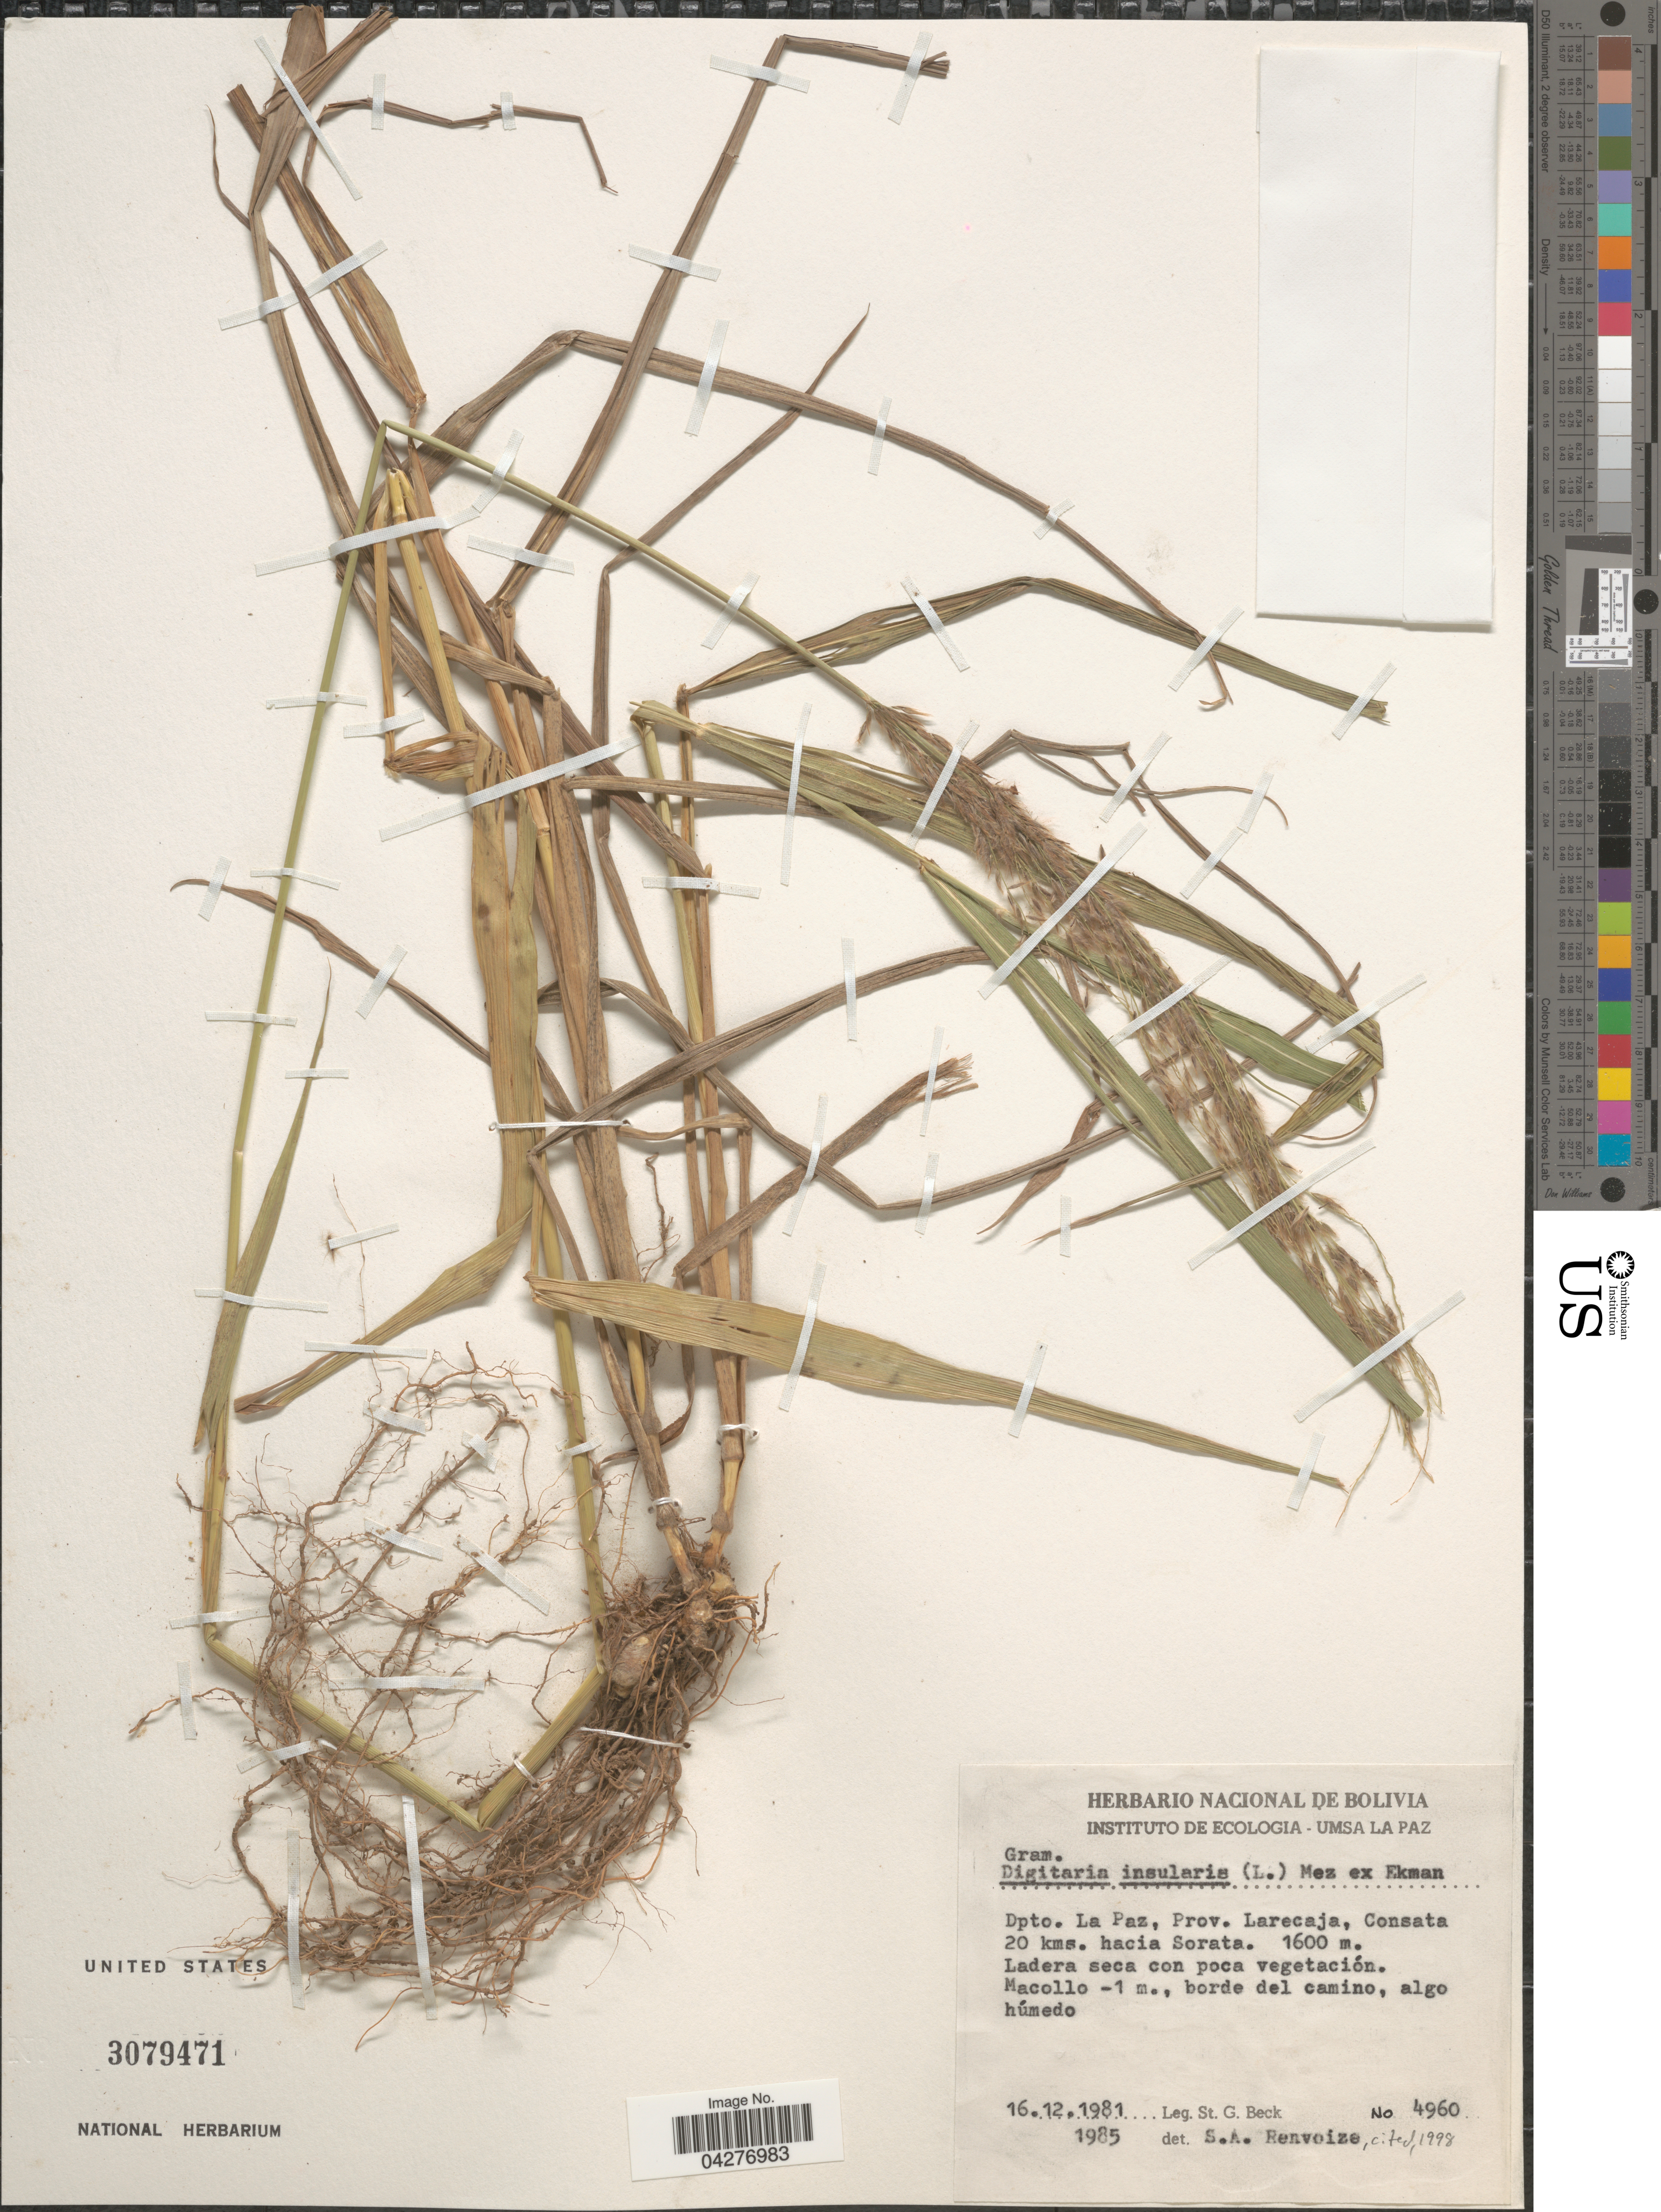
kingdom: Plantae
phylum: Tracheophyta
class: Liliopsida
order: Poales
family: Poaceae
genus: Digitaria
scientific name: Digitaria insularis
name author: (L.) Fedde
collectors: S. G. Beck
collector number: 4960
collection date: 1981-12-16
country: Bolivia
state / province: La Paz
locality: Dpto. La Paz, Prov. Larecaja, Consata 20 kms. hacia Sorata.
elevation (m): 1600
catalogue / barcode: US 3079471